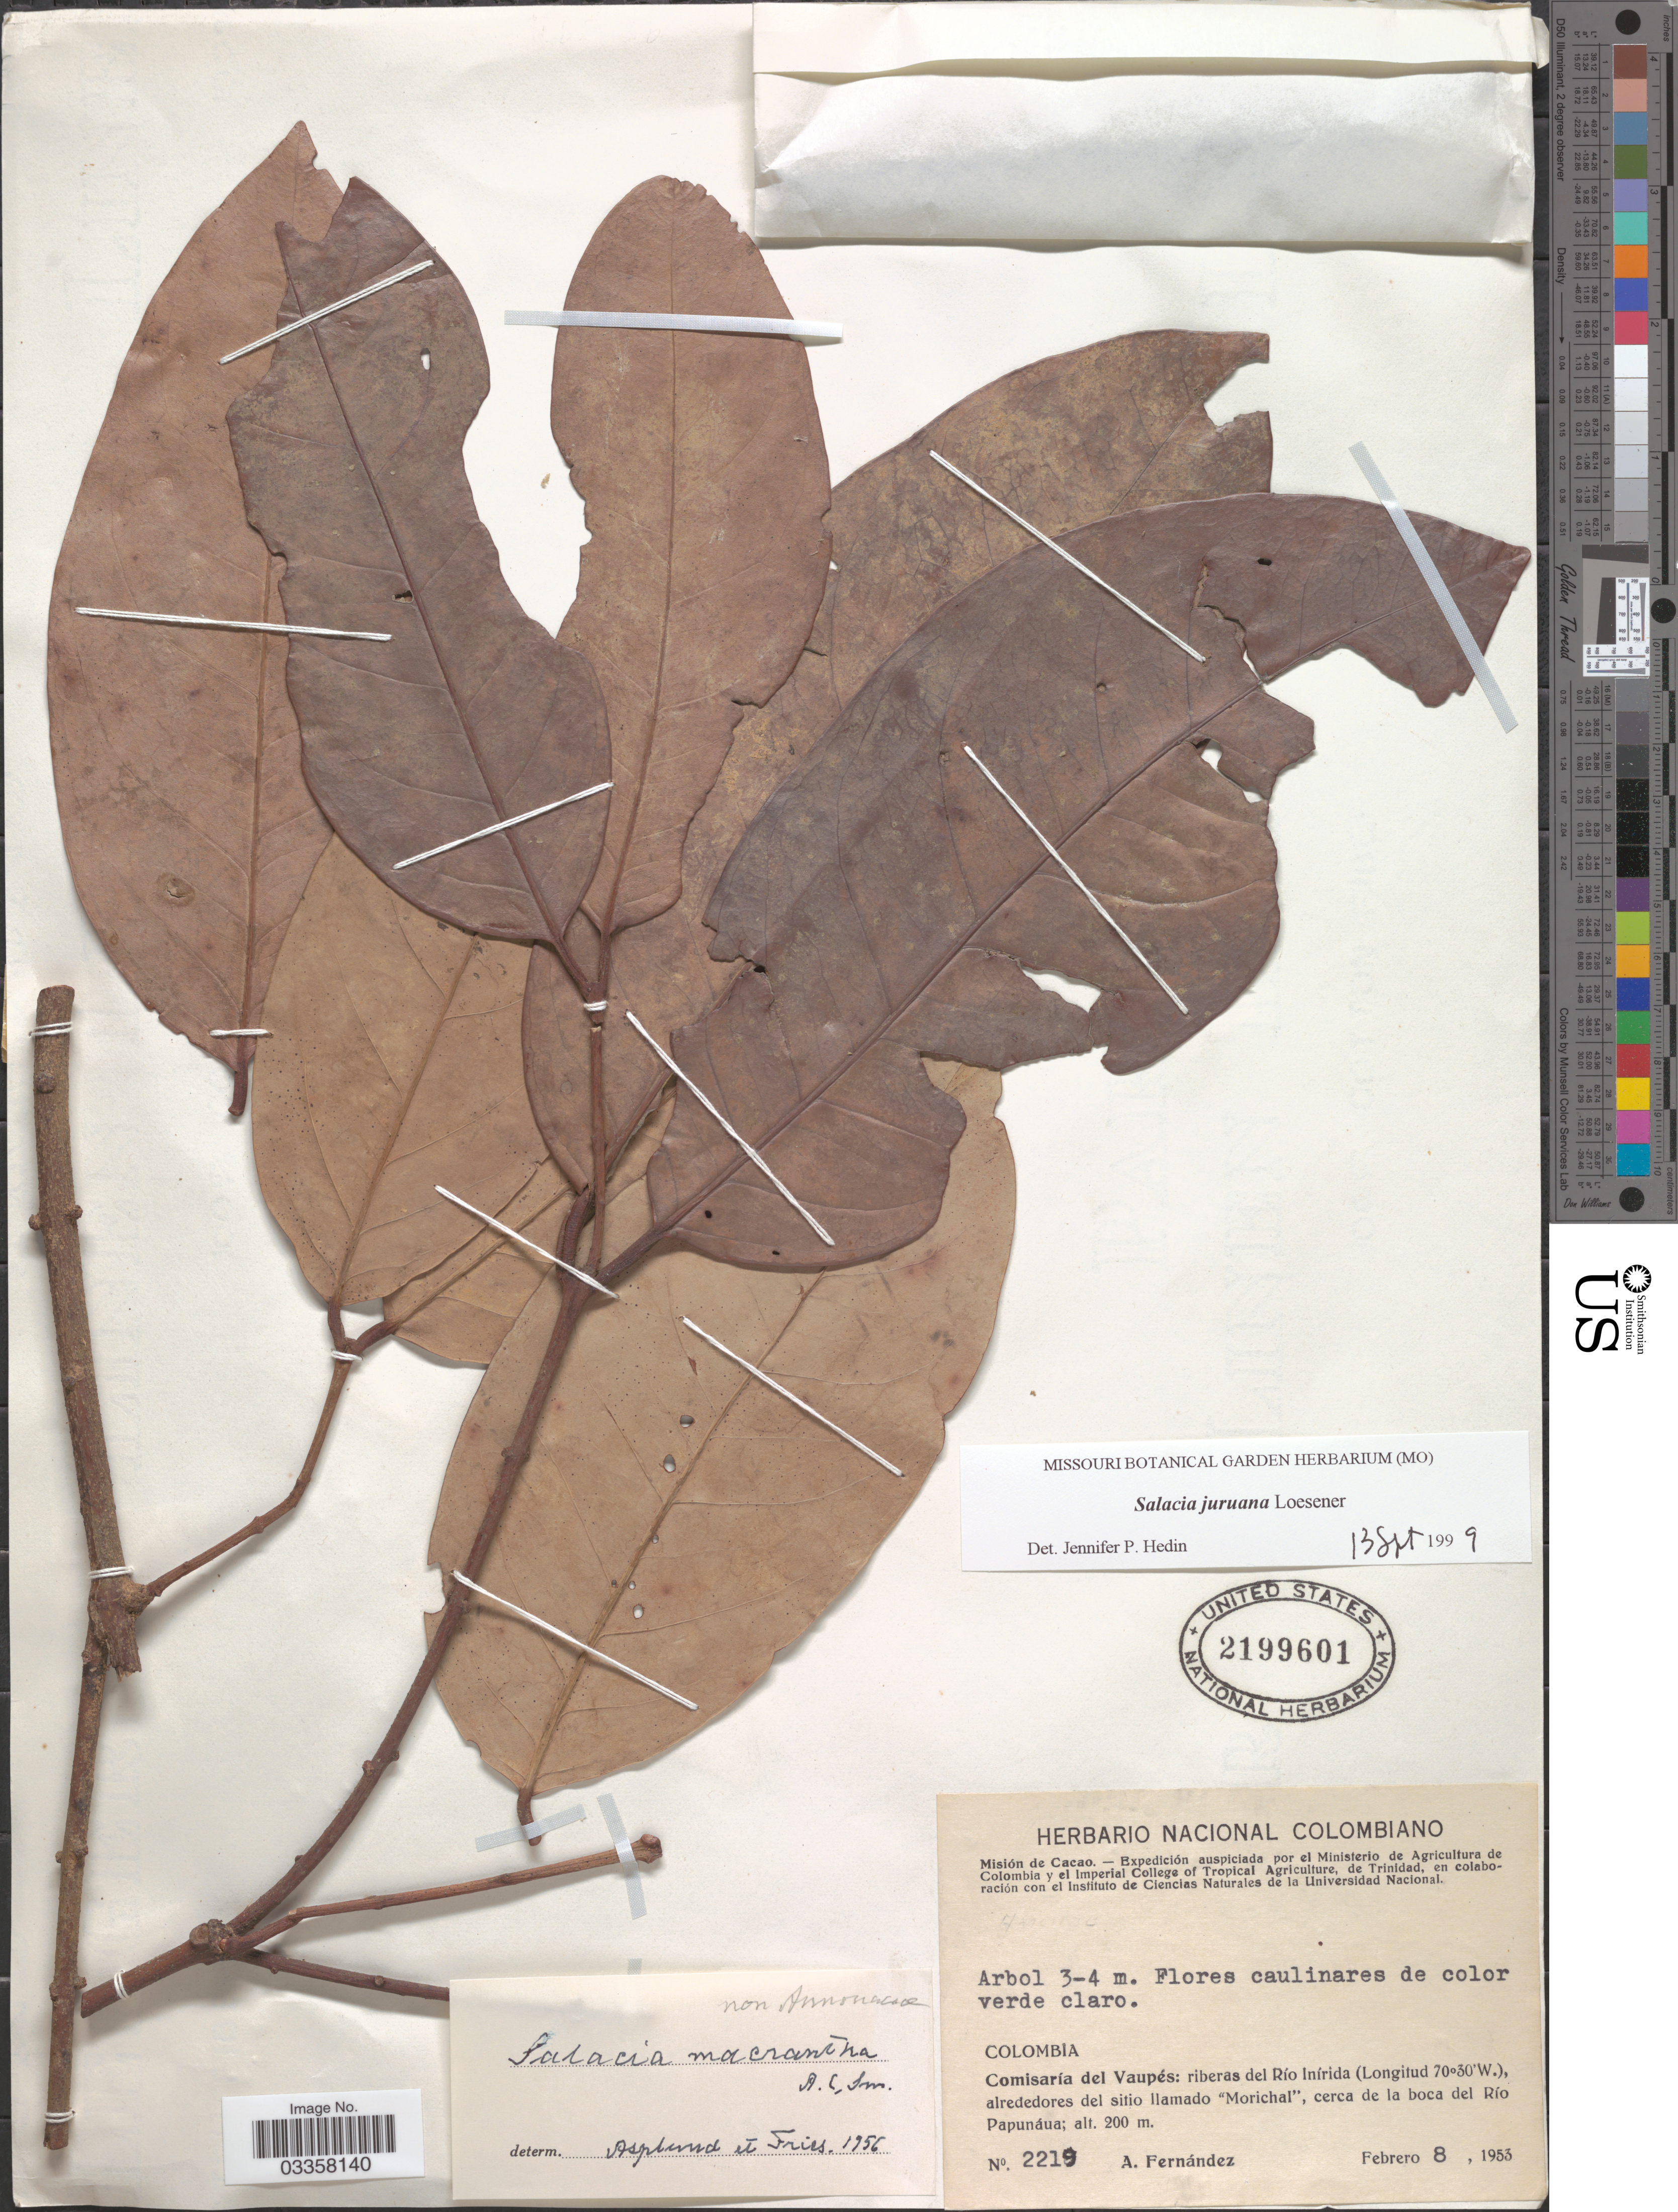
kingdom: Plantae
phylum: Tracheophyta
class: Magnoliopsida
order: Celastrales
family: Celastraceae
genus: Salacia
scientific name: Salacia juruana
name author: Loes.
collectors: A. Fernández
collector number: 2219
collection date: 1953-02-08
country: Colombia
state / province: Vaupés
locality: Comisaría del Vaupés: riberas del Río Inírida, alrededores del sitio llamado "Morichal", cerca de la boca del Río Papunáua.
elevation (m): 200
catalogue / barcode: US 2199601